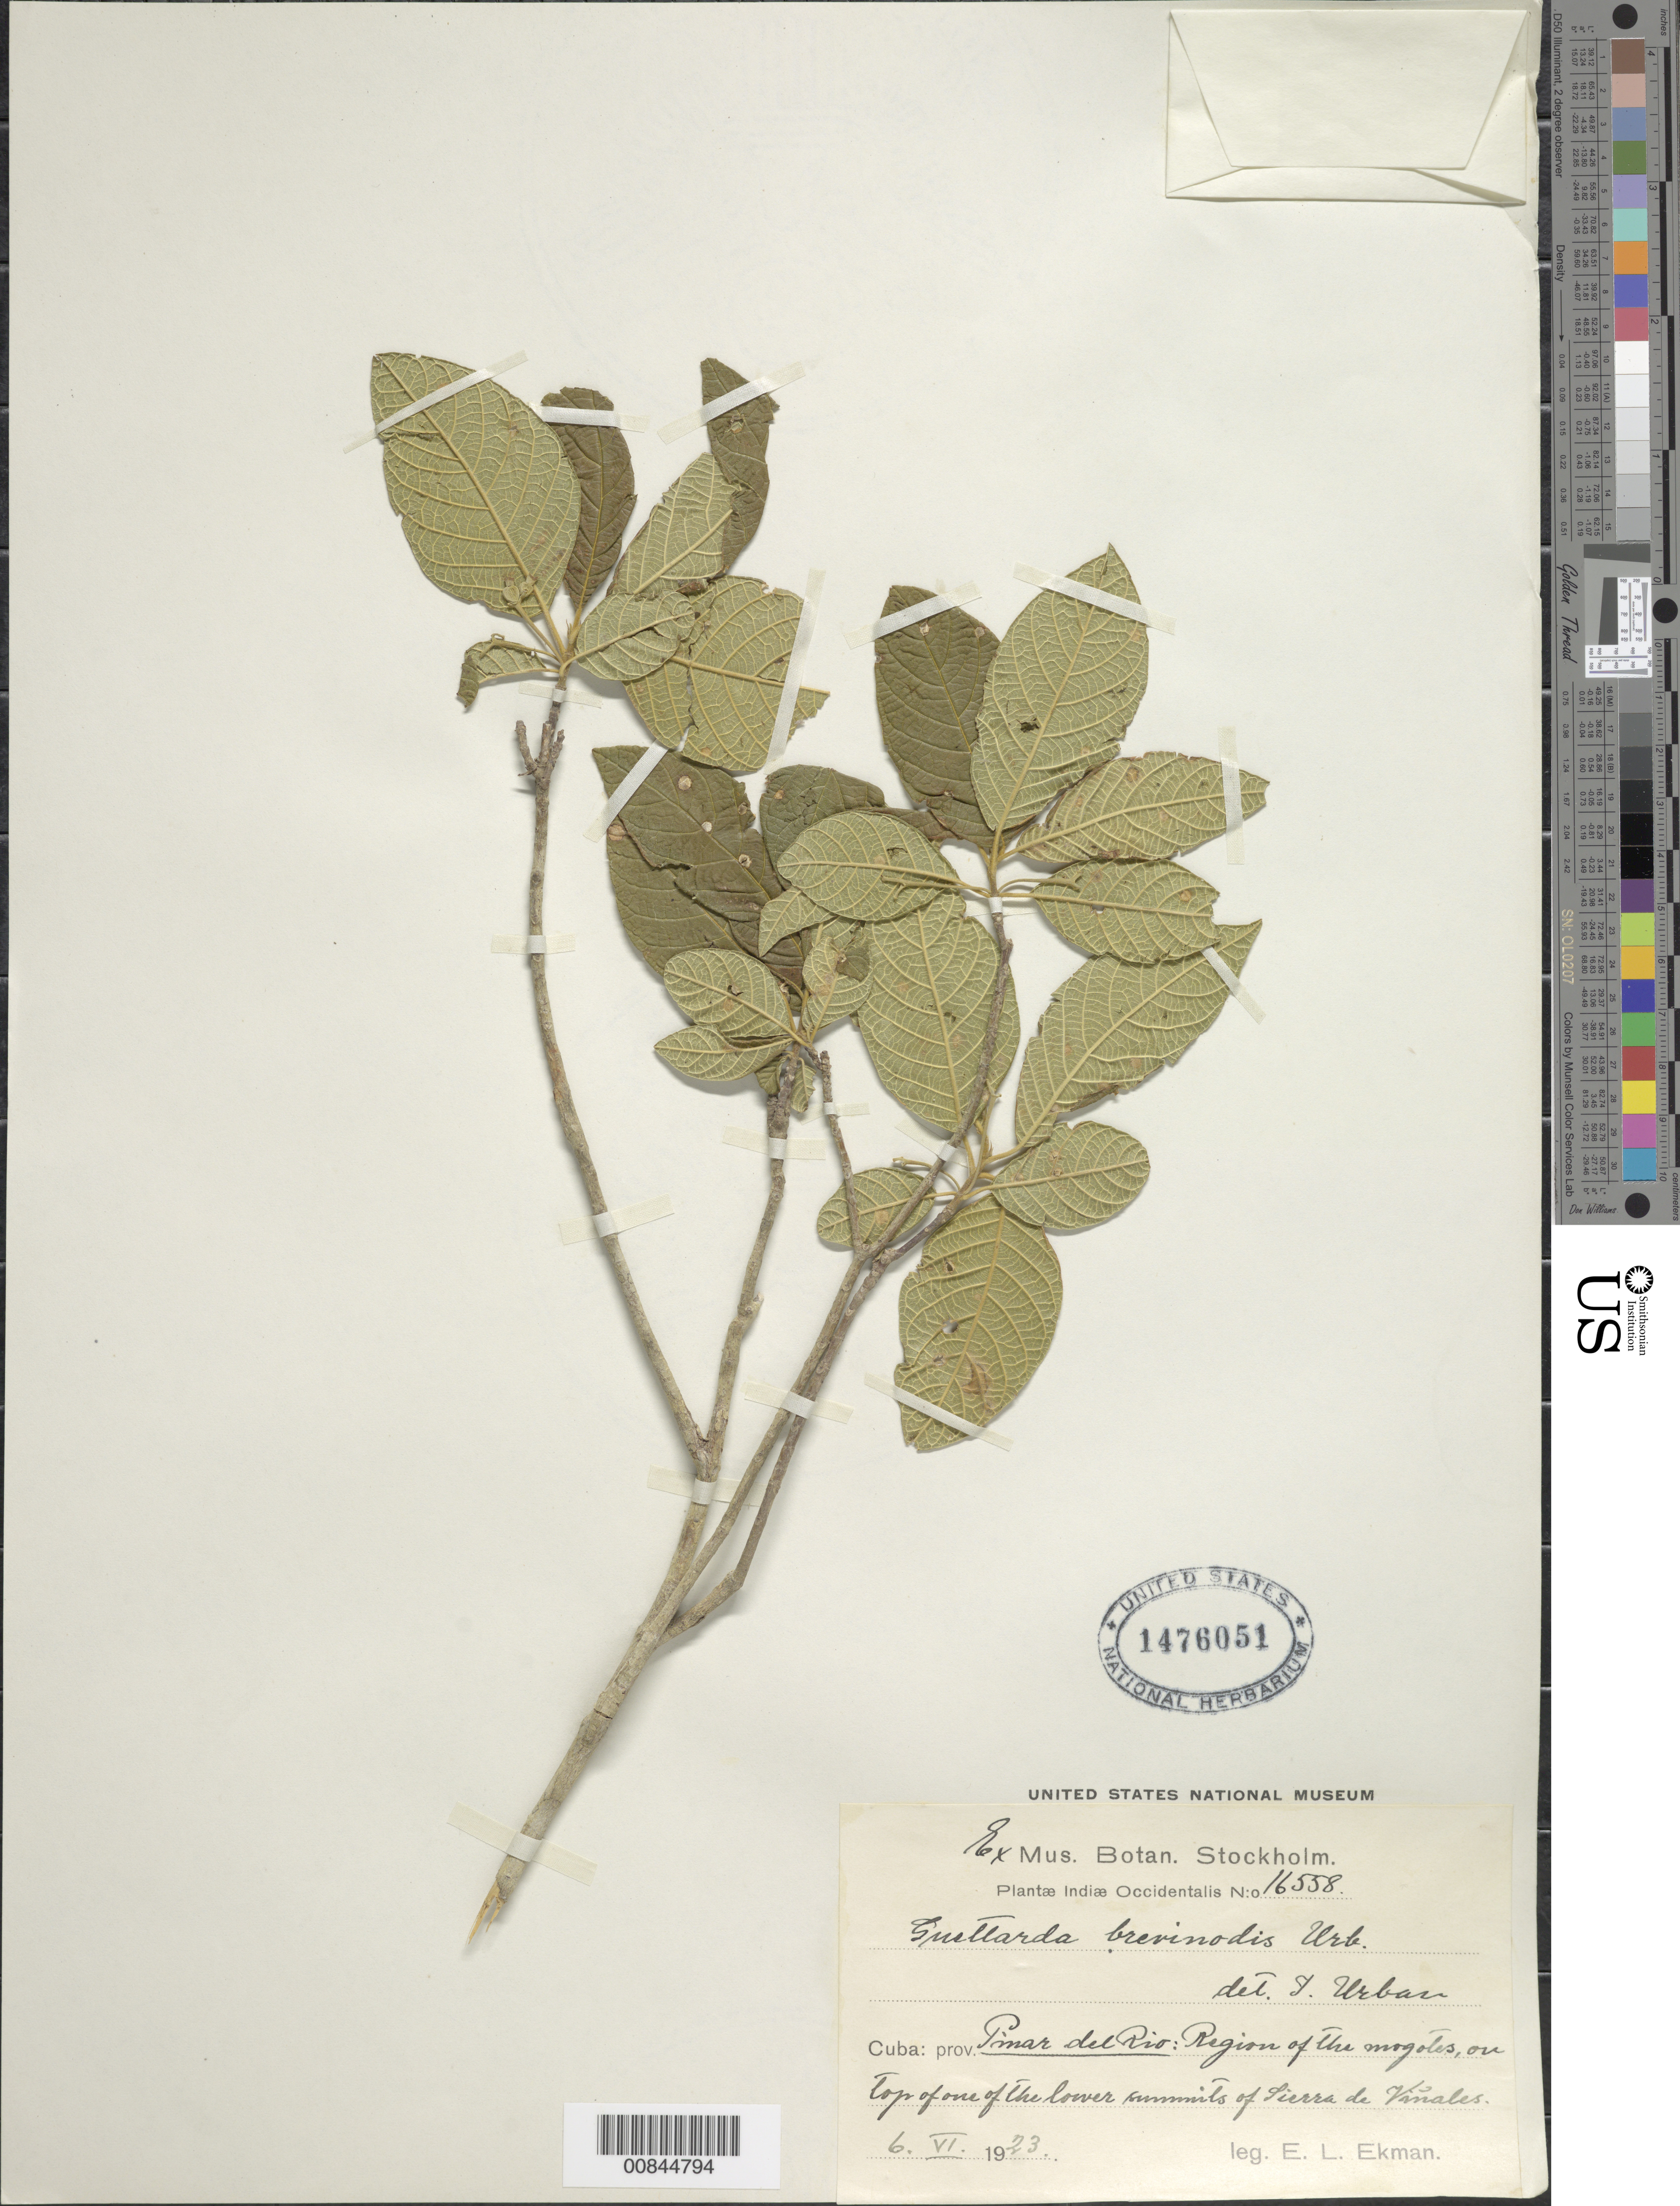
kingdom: Plantae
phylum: Tracheophyta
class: Magnoliopsida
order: Gentianales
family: Rubiaceae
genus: Guettarda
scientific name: Guettarda brevinodis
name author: Urb.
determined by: Urban, Ignatz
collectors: E. L. Ekman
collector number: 16558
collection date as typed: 06 Jun 1923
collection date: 1923-06-06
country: Cuba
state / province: Pinar del Río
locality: Region of the mogotes, on top of the lower summits of Sierra de Vinales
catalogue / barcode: US 1476051